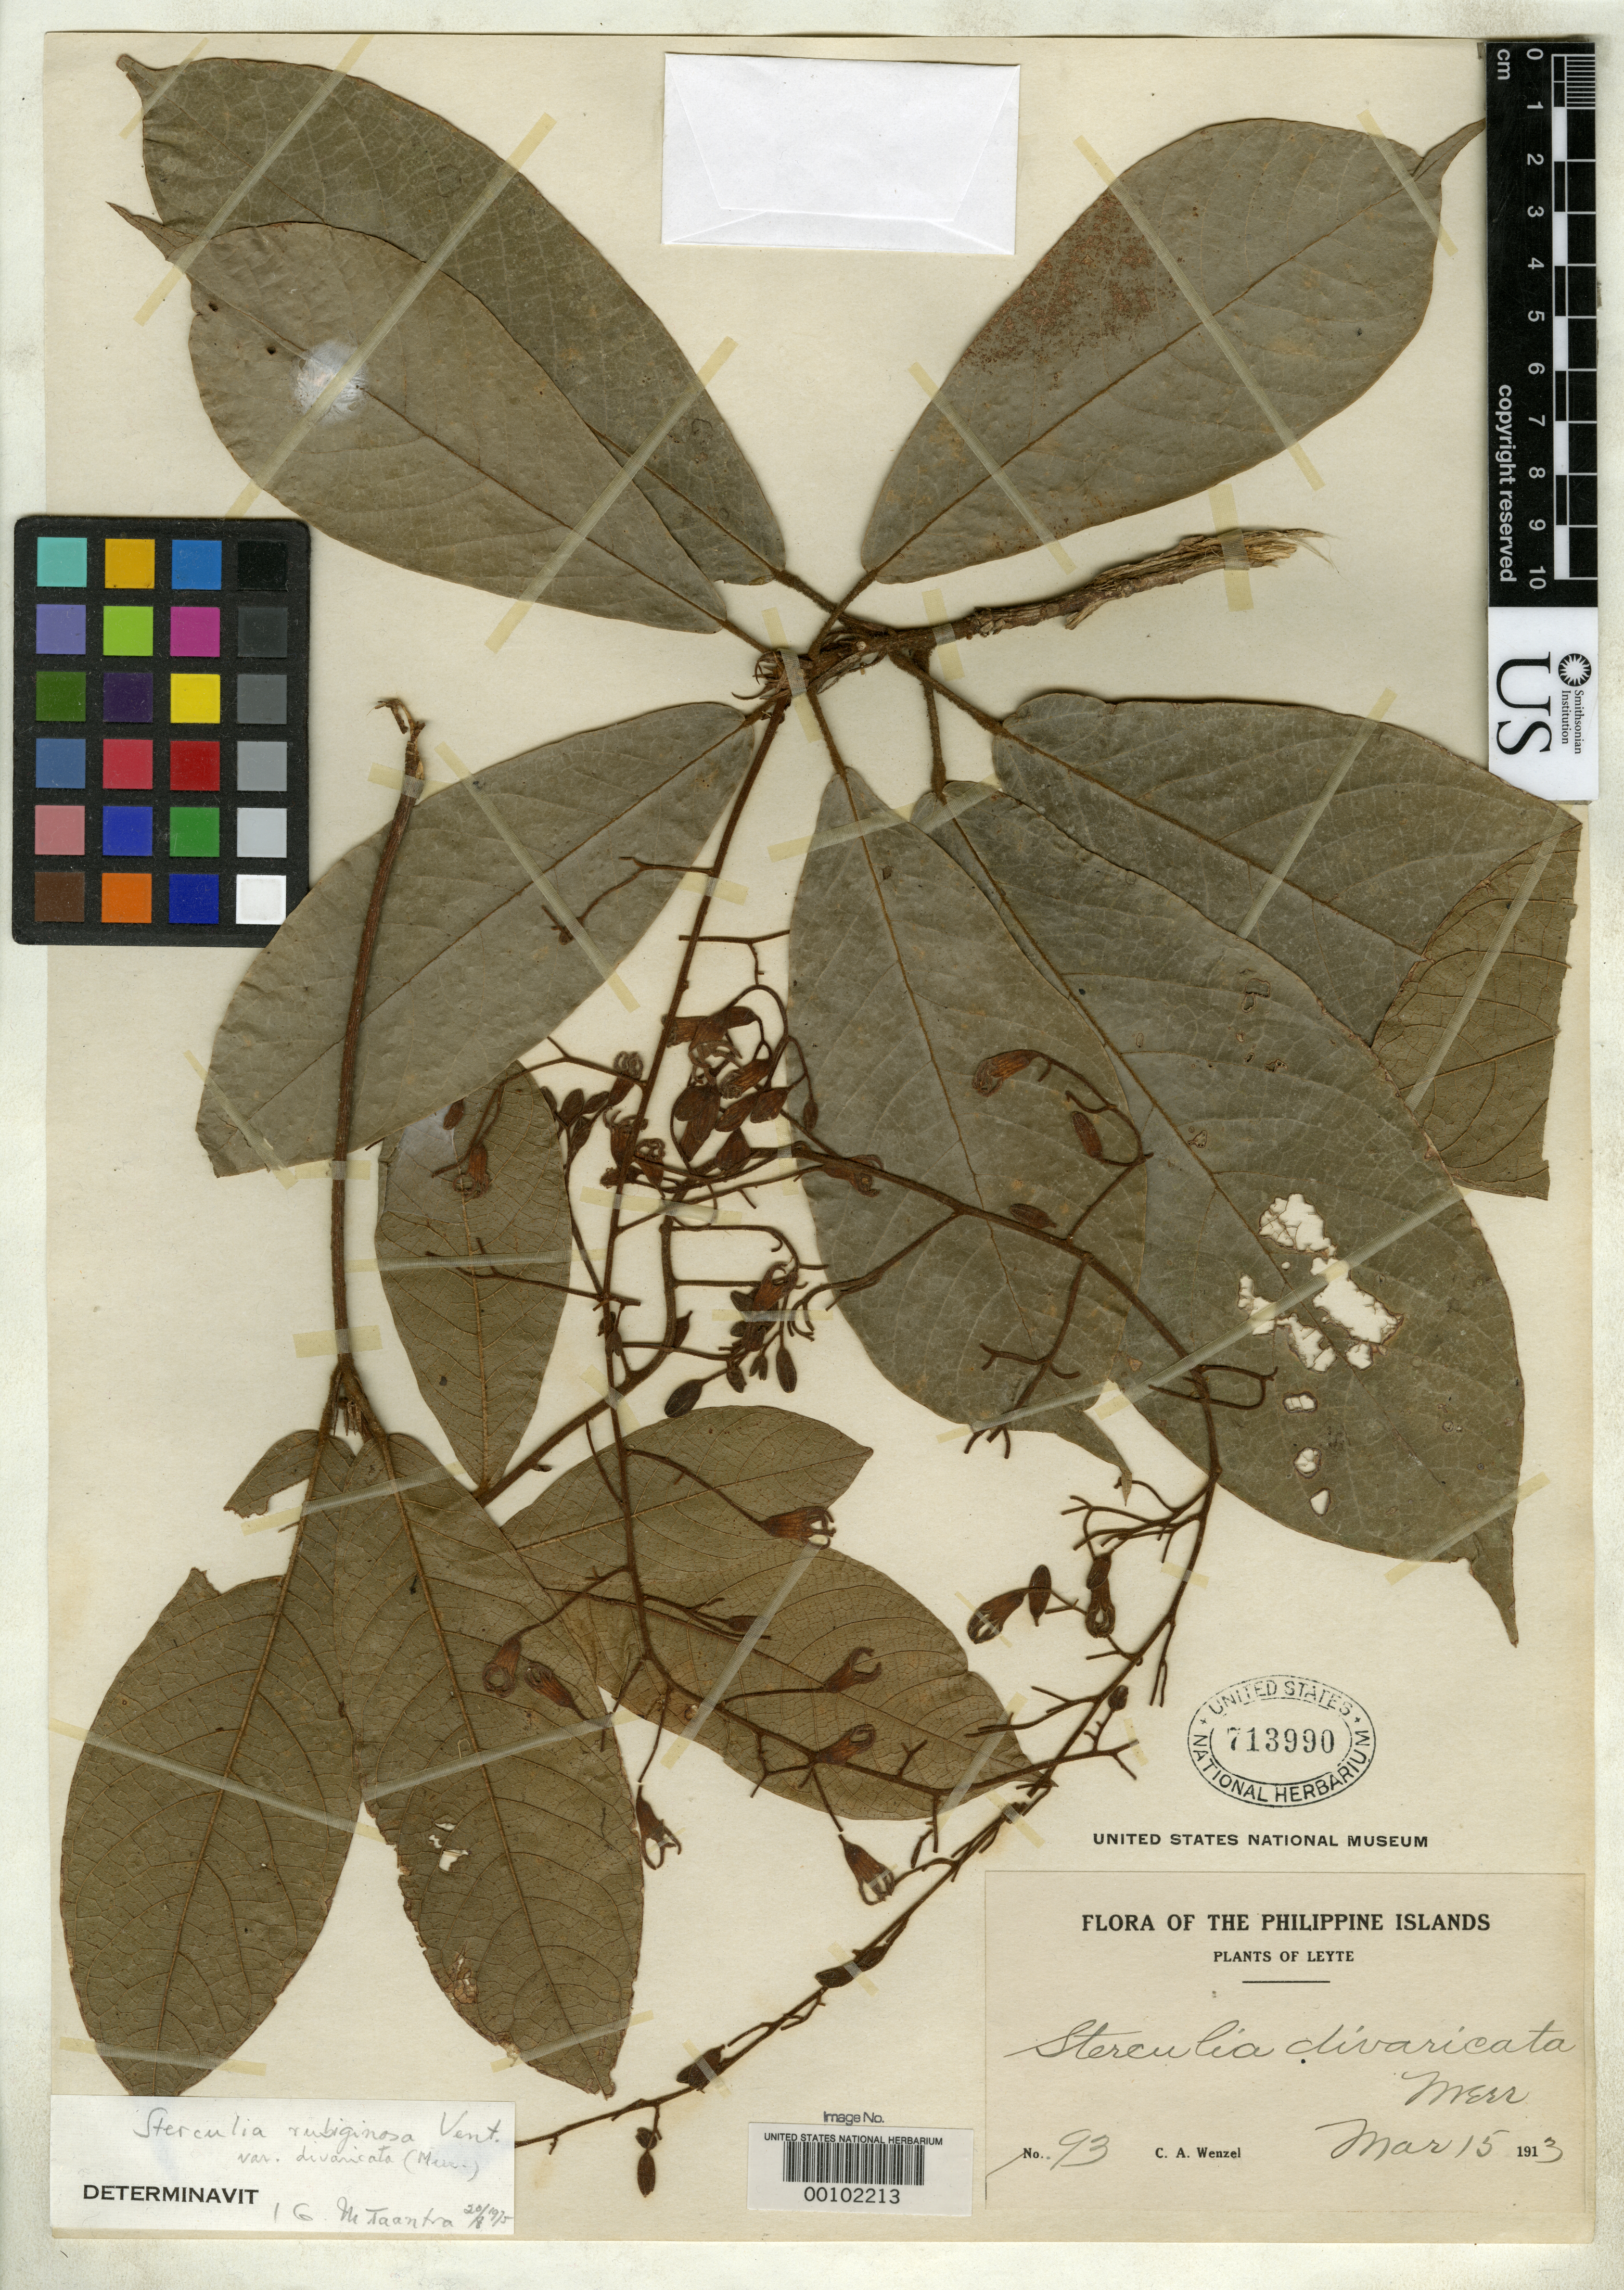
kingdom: Plantae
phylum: Tracheophyta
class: Magnoliopsida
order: Malvales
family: Malvaceae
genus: Sterculia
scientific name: Sterculia divaricata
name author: Merr.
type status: Isotype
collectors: C. Wenzel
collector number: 93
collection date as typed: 15 Mar 1913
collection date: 1913-03-15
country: Philippines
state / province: Eastern Visayas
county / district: Leyte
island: Leyte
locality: Dagami.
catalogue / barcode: US 713990